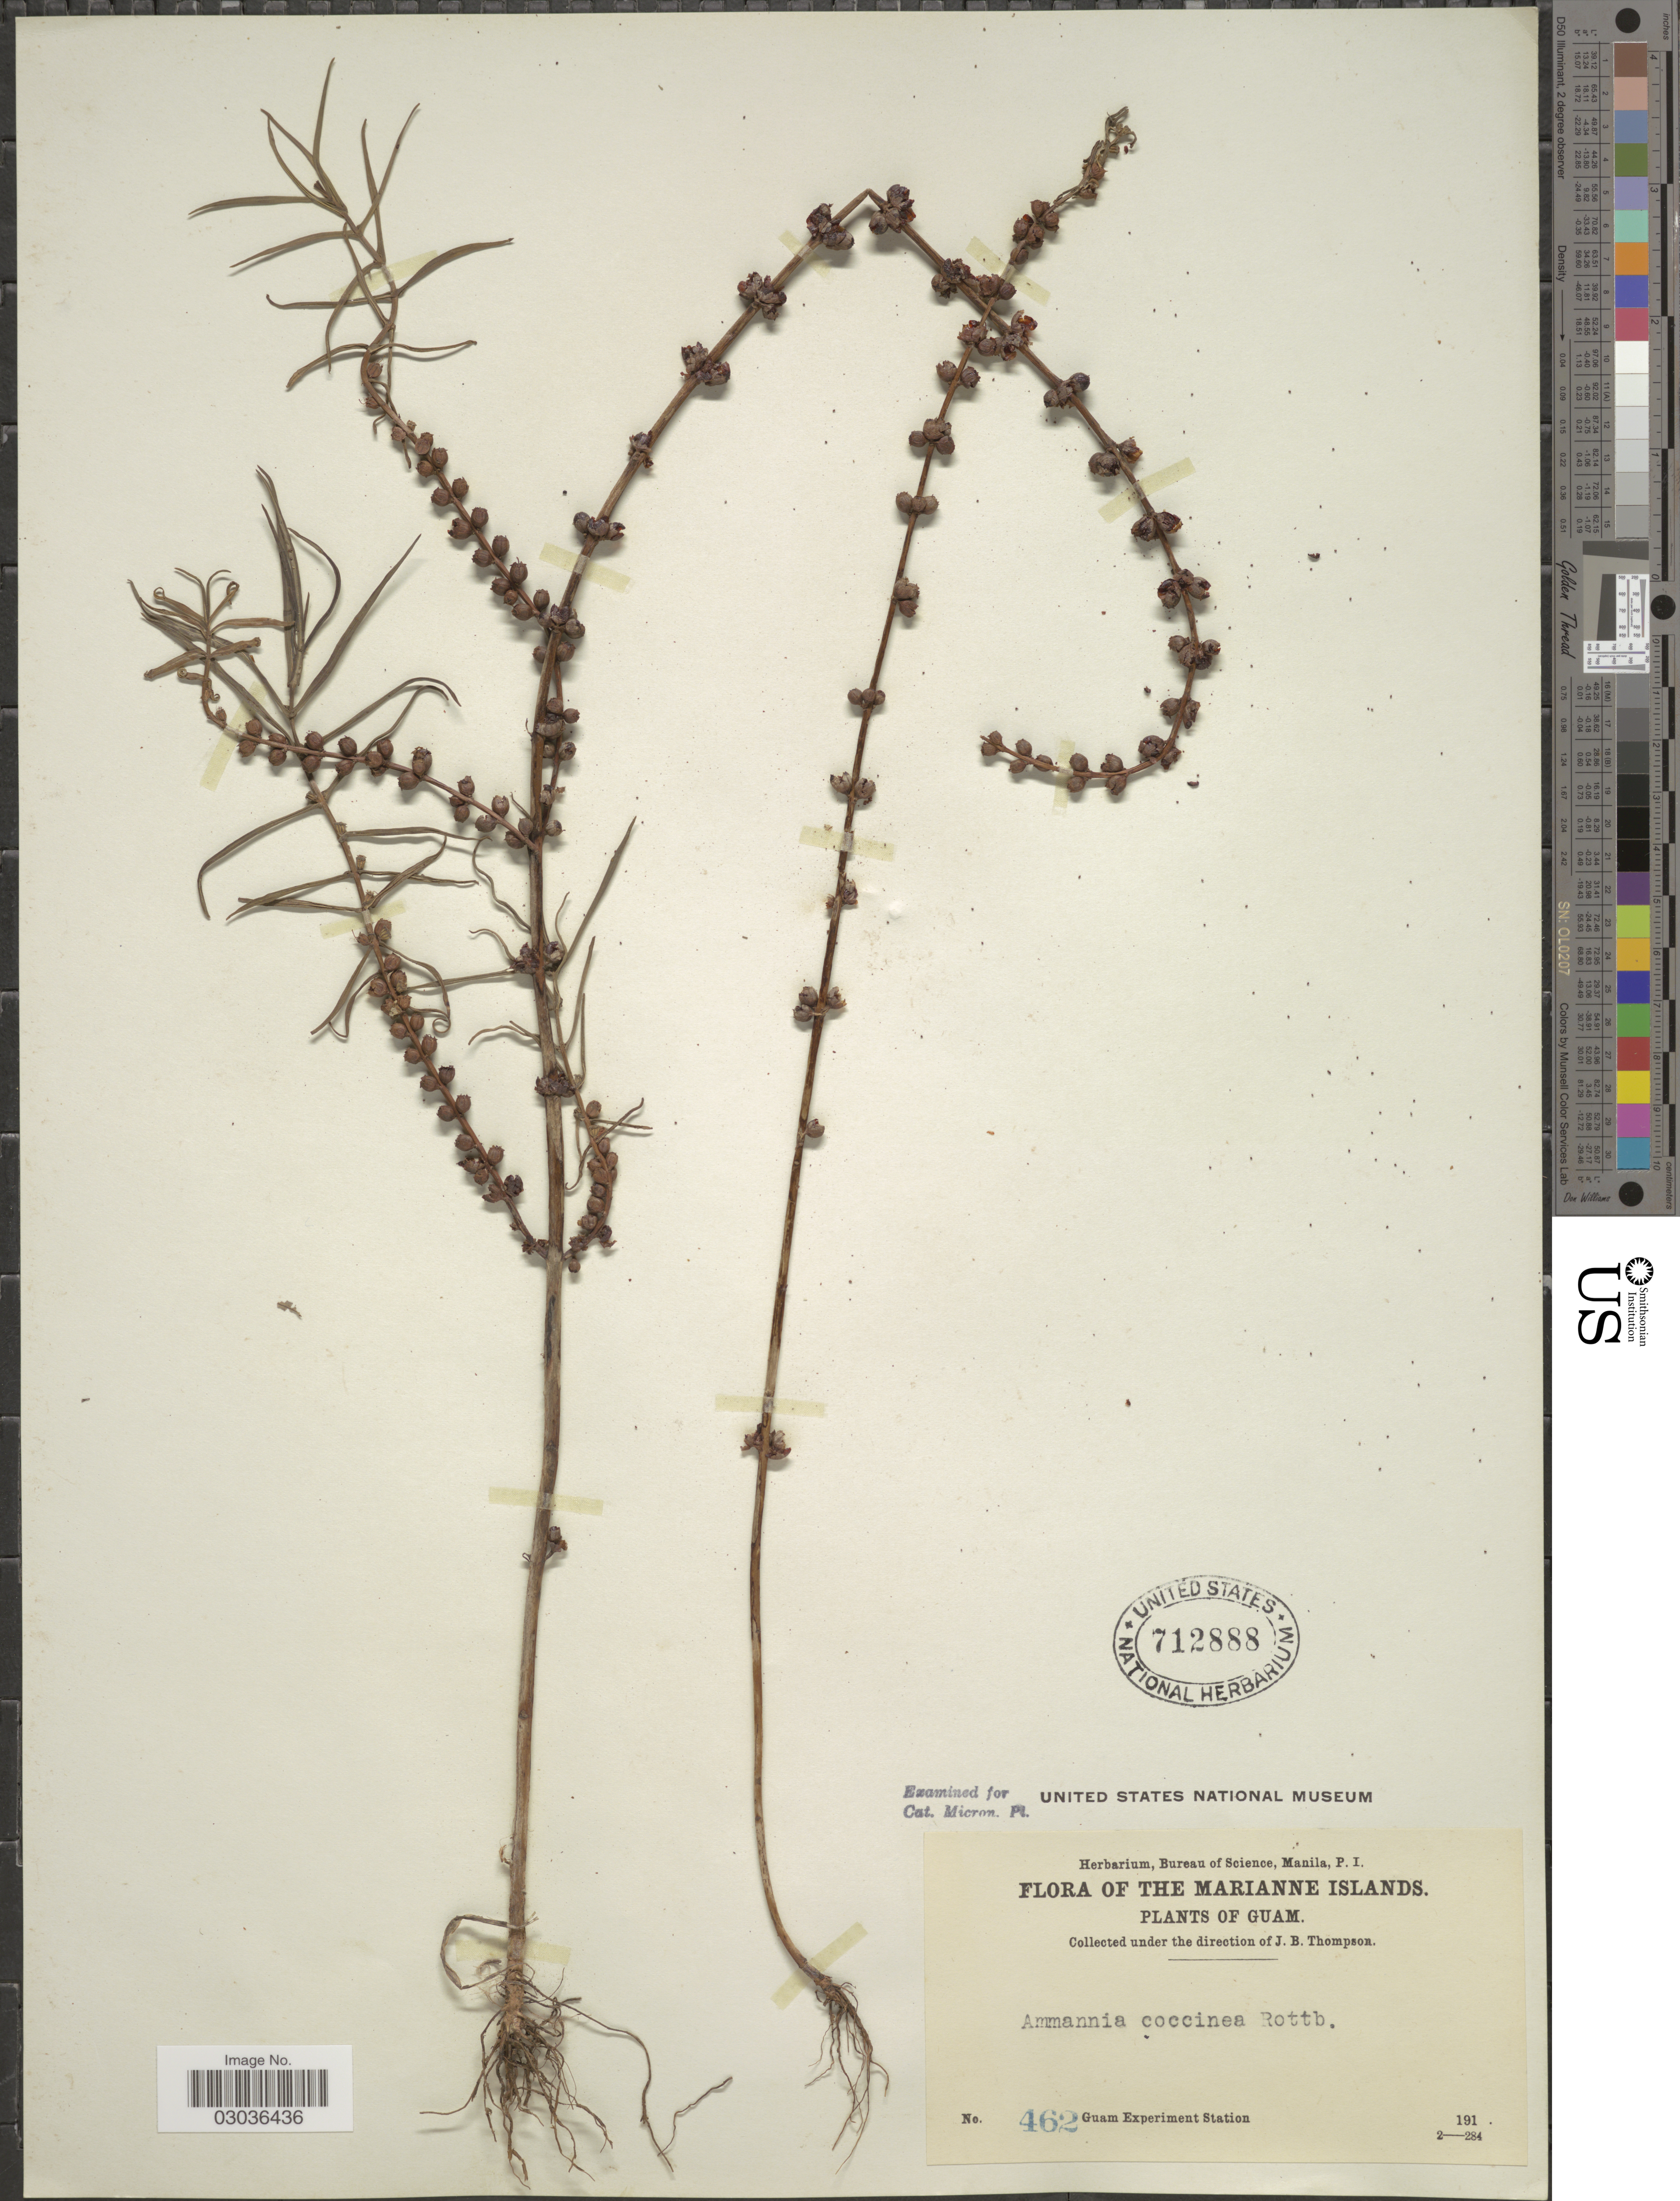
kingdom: Plantae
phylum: Tracheophyta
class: Magnoliopsida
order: Myrtales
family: Lythraceae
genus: Ammannia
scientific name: Ammannia coccinea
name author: Rottb.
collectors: Guam Exp. Sta.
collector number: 462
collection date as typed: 191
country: Guam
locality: Marianne Islands.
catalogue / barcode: US 712888